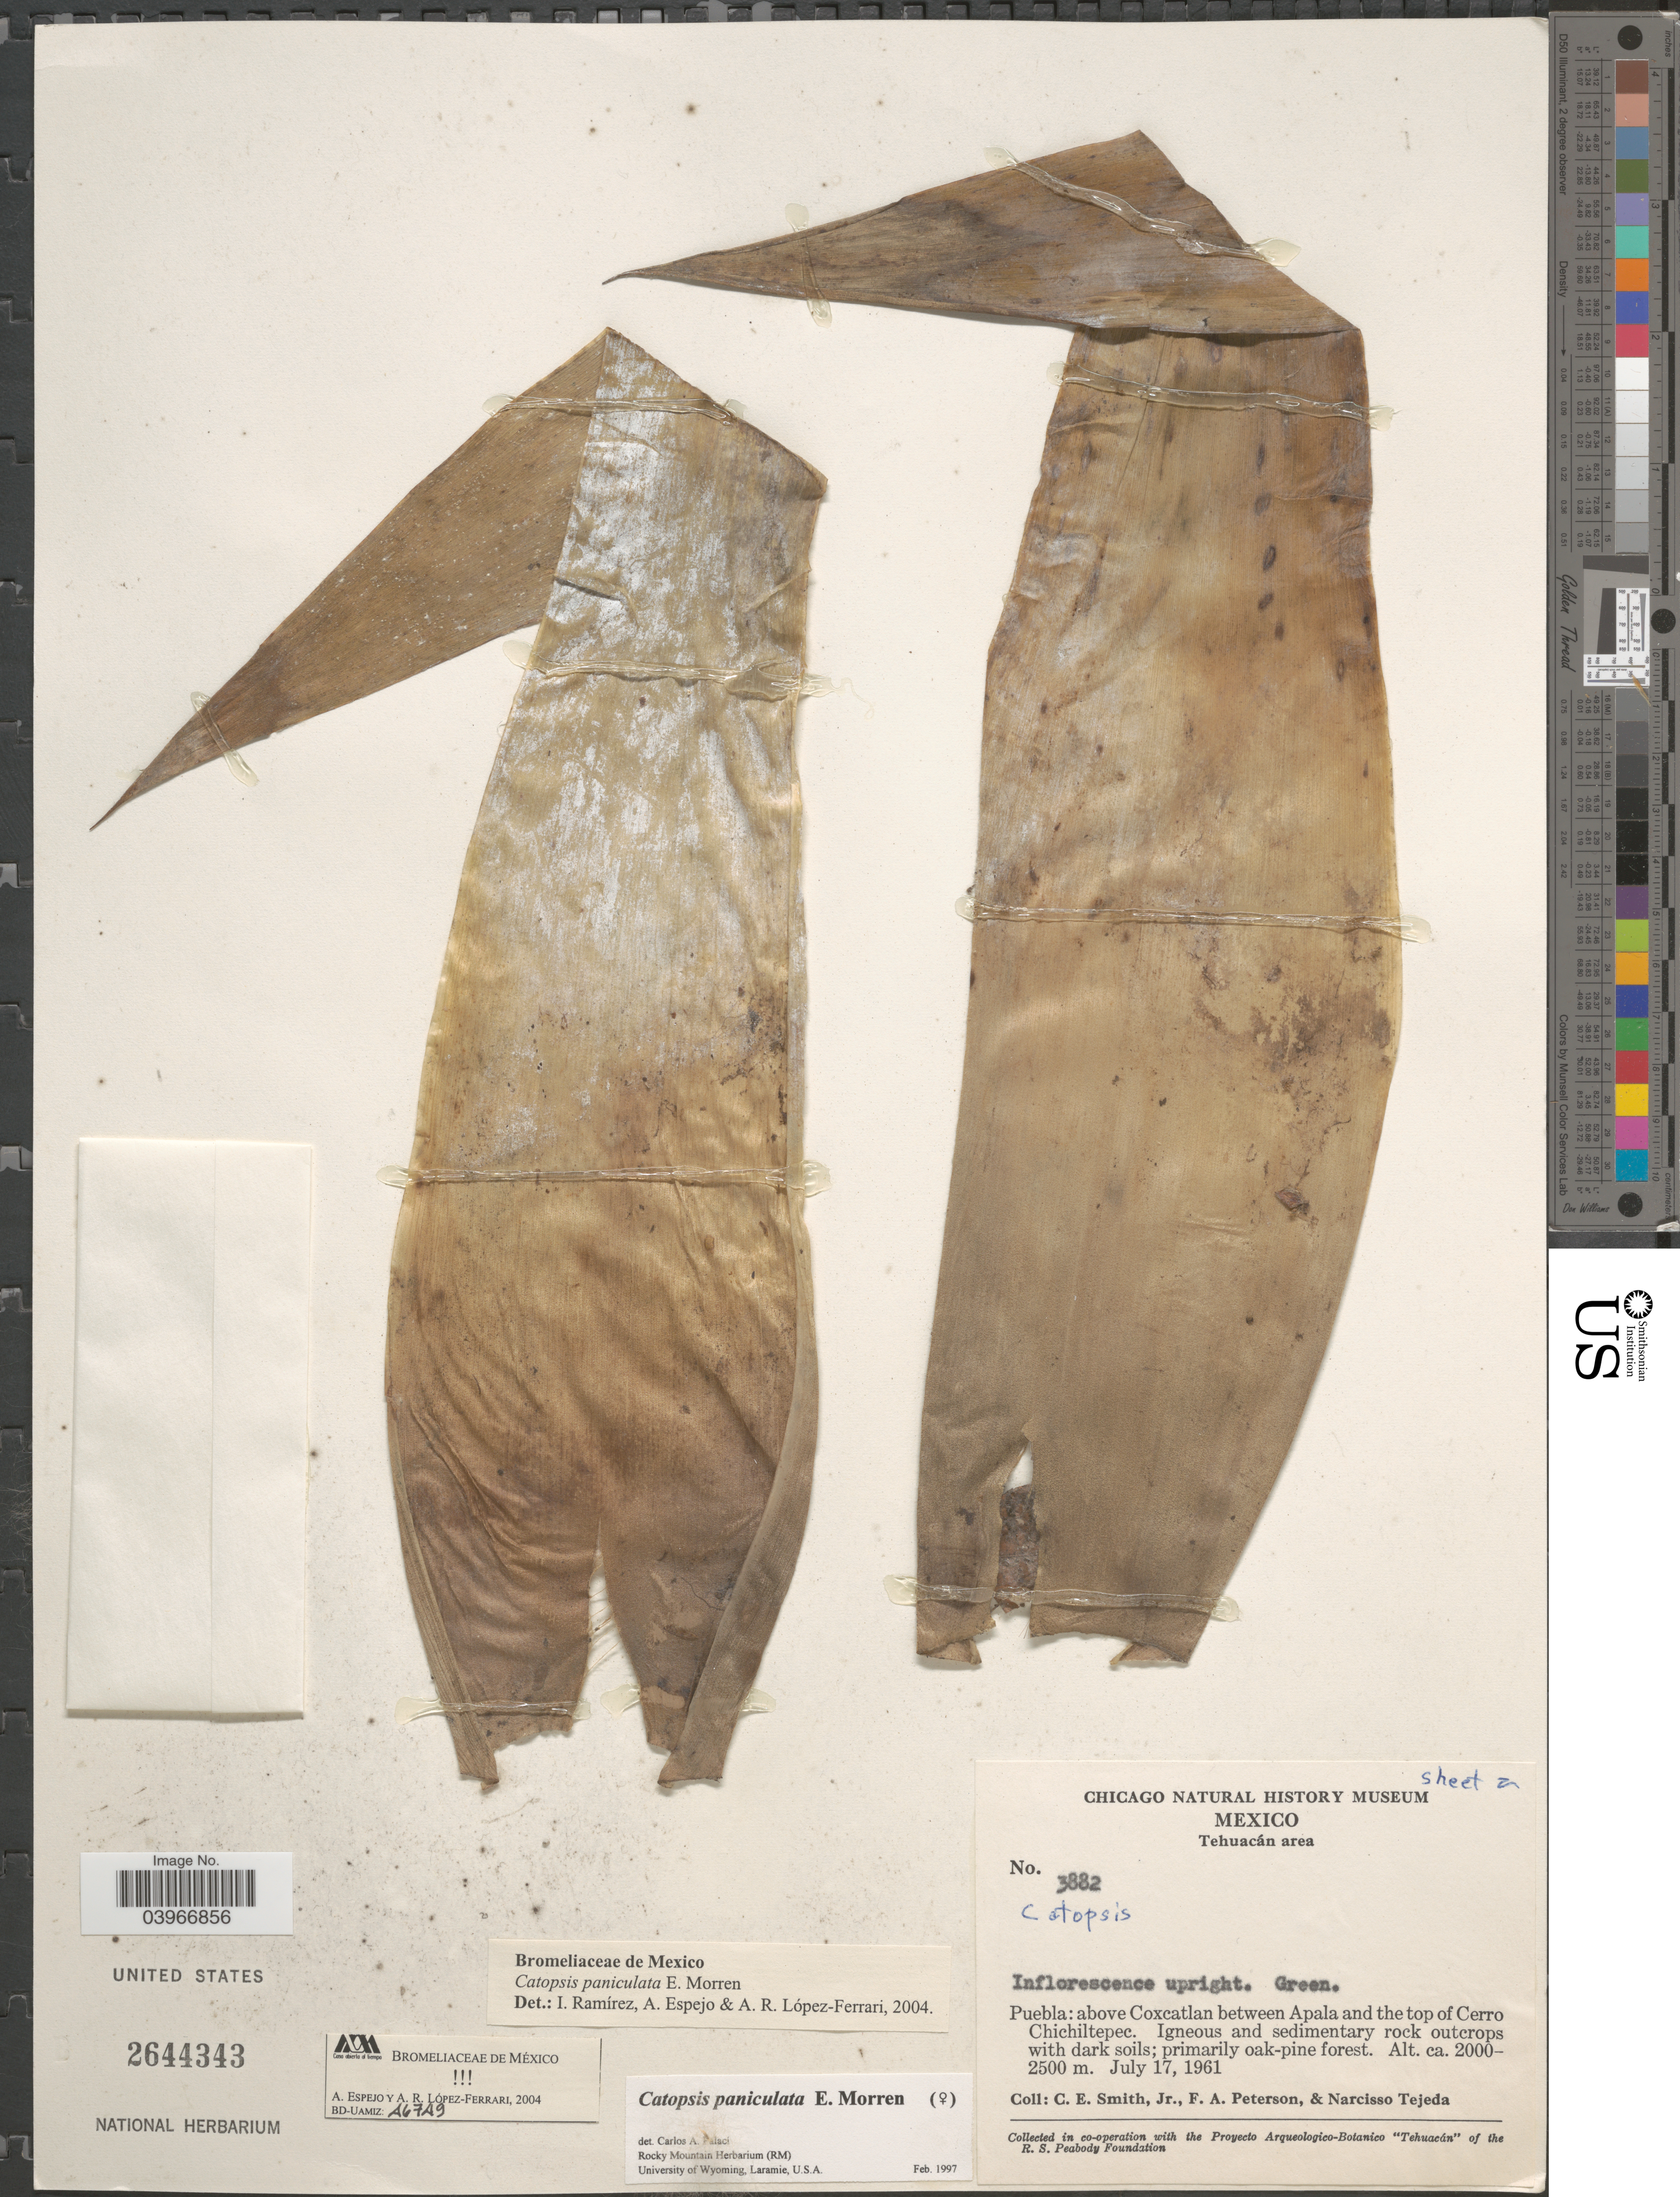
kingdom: Plantae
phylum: Tracheophyta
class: Liliopsida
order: Poales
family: Bromeliaceae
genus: Catopsis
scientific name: Catopsis paniculata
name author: É. Morren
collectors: C. E. Smith Jr., F. A. Peterson & N. Tejeda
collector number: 3882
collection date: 1961-07-17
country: Mexico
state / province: Puebla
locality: Tehuacán area. Above Coxcatlan between Apala and the top of Cerro Chichiltepec.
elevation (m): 2000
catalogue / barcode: US 2644343